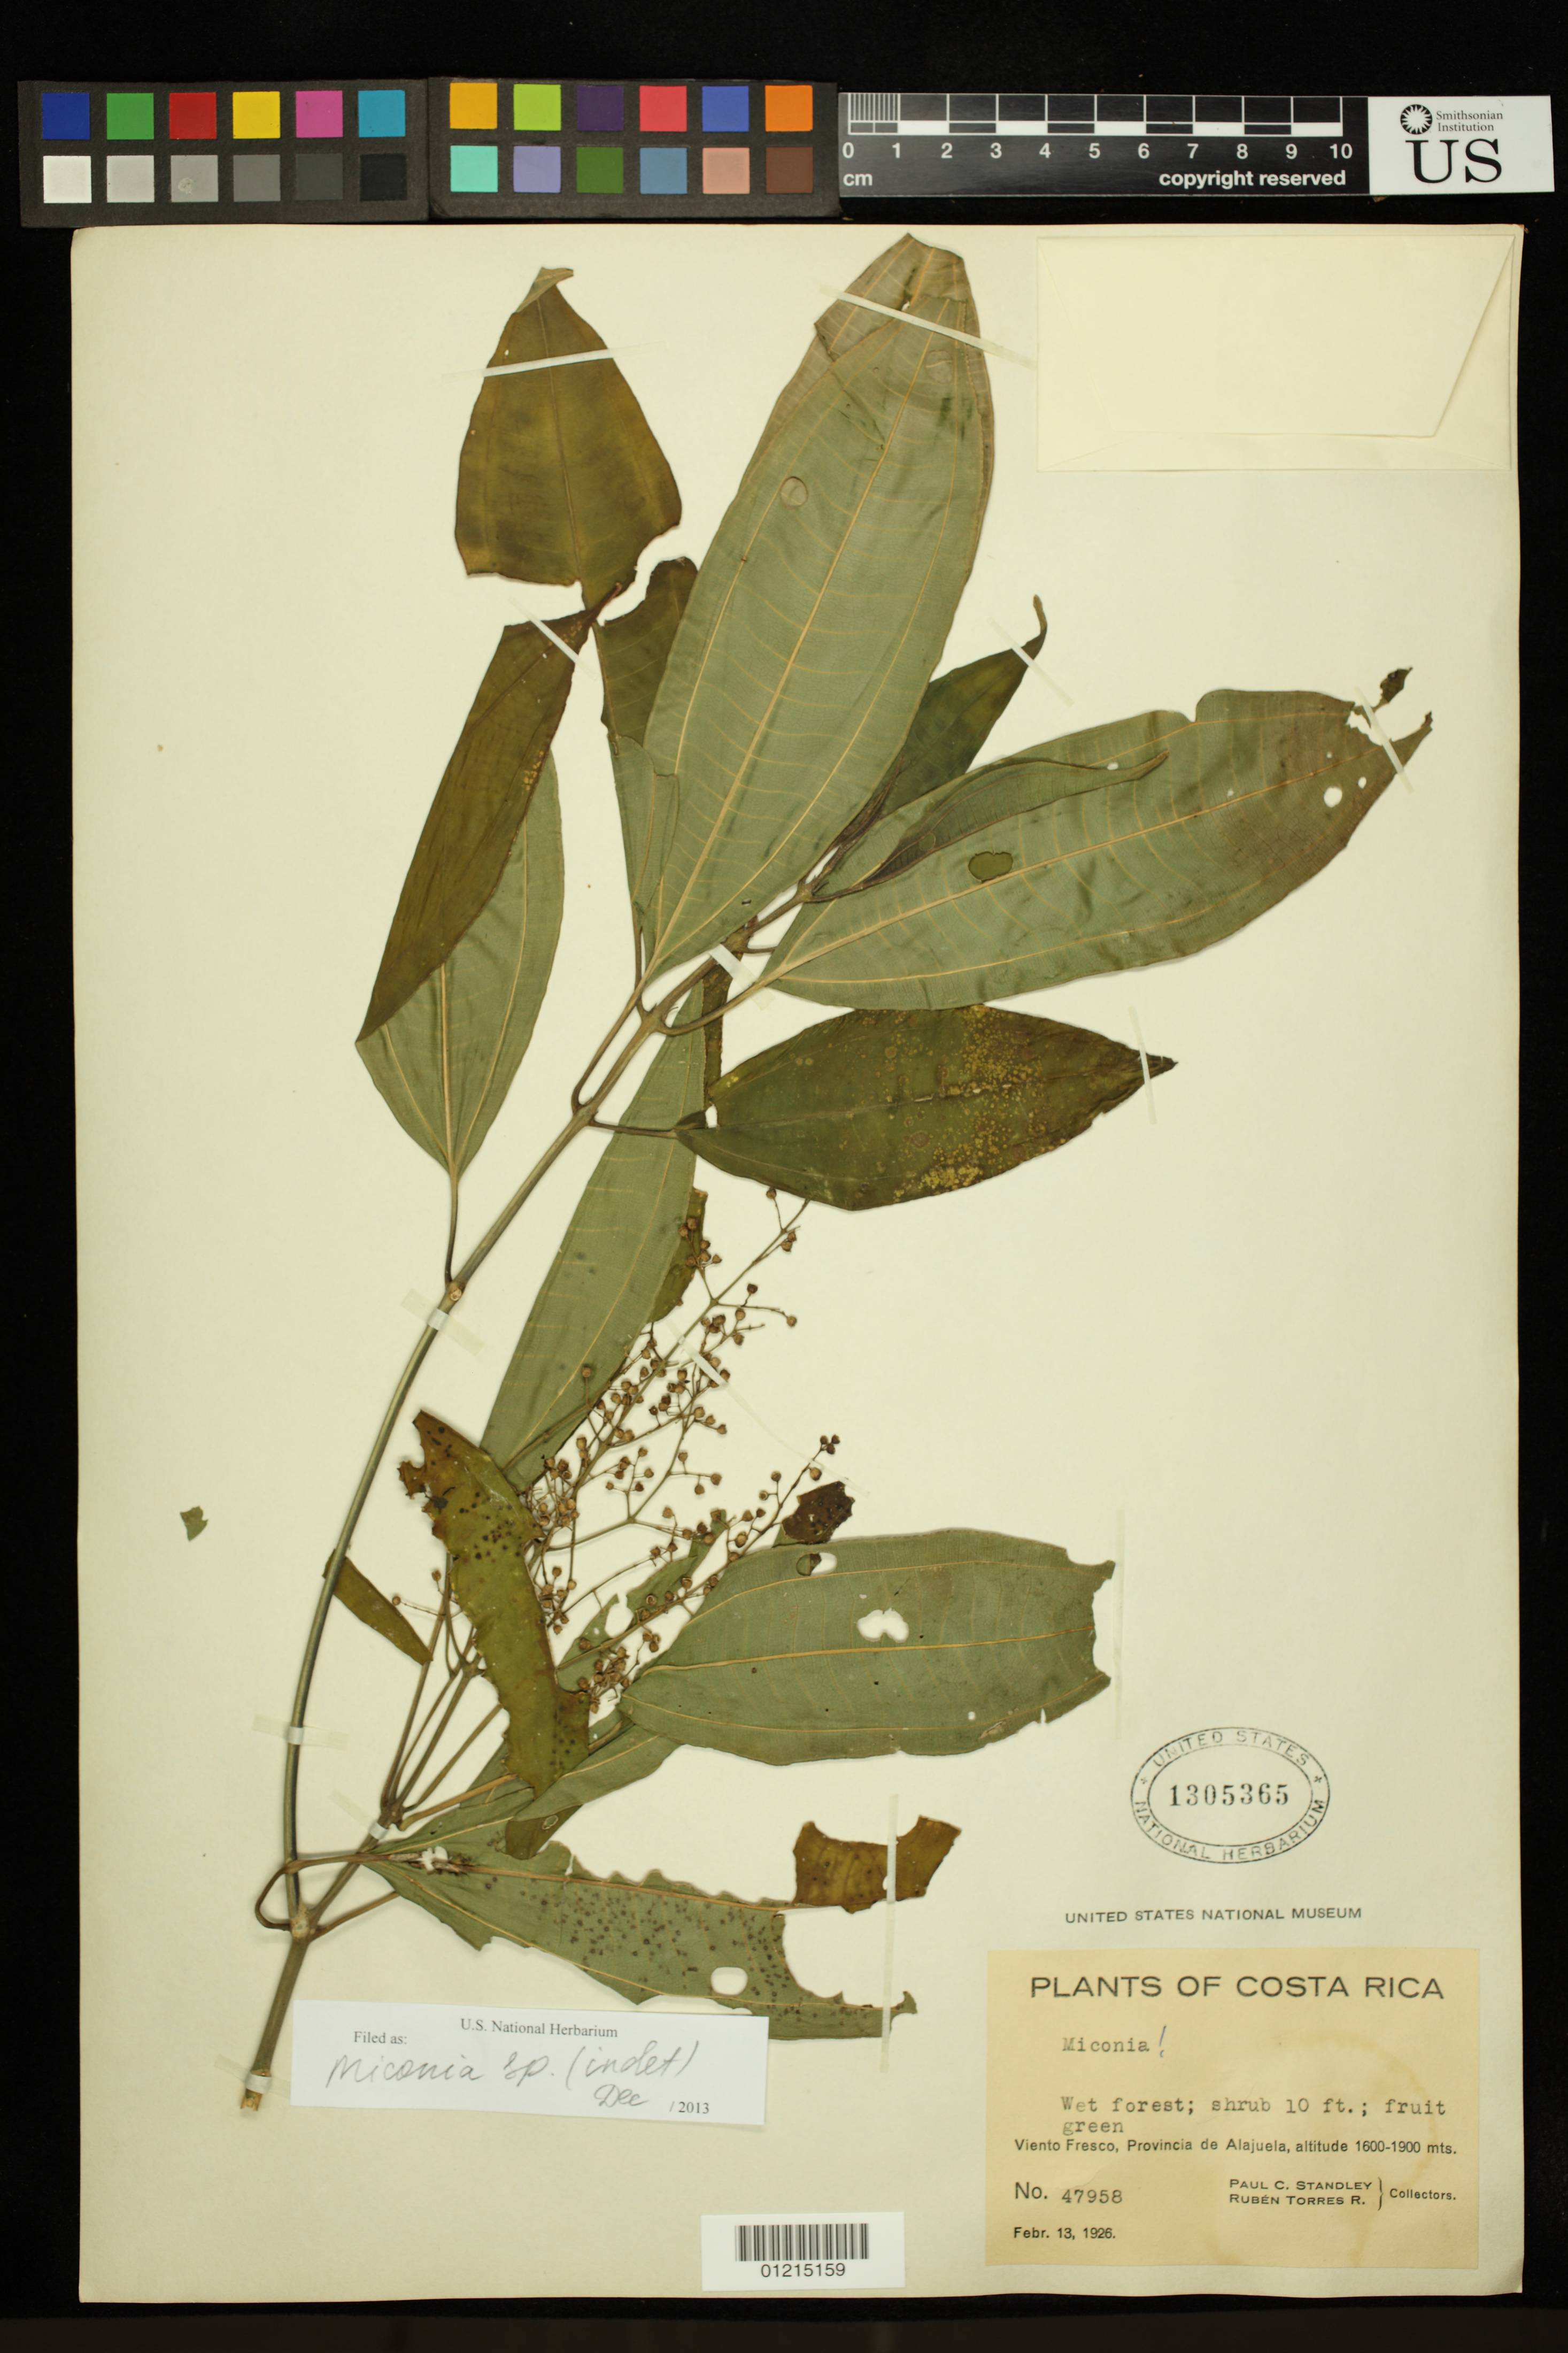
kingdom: Plantae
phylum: Tracheophyta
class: Magnoliopsida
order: Myrtales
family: Melastomataceae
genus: Miconia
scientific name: Miconia sp.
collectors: P. C. Standley & R. Torres Rojas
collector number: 47958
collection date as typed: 13 Feb 1926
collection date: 1926-02-13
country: Costa Rica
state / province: Alajuela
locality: Viento Fresco, wet forest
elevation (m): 1600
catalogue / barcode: US 1305365